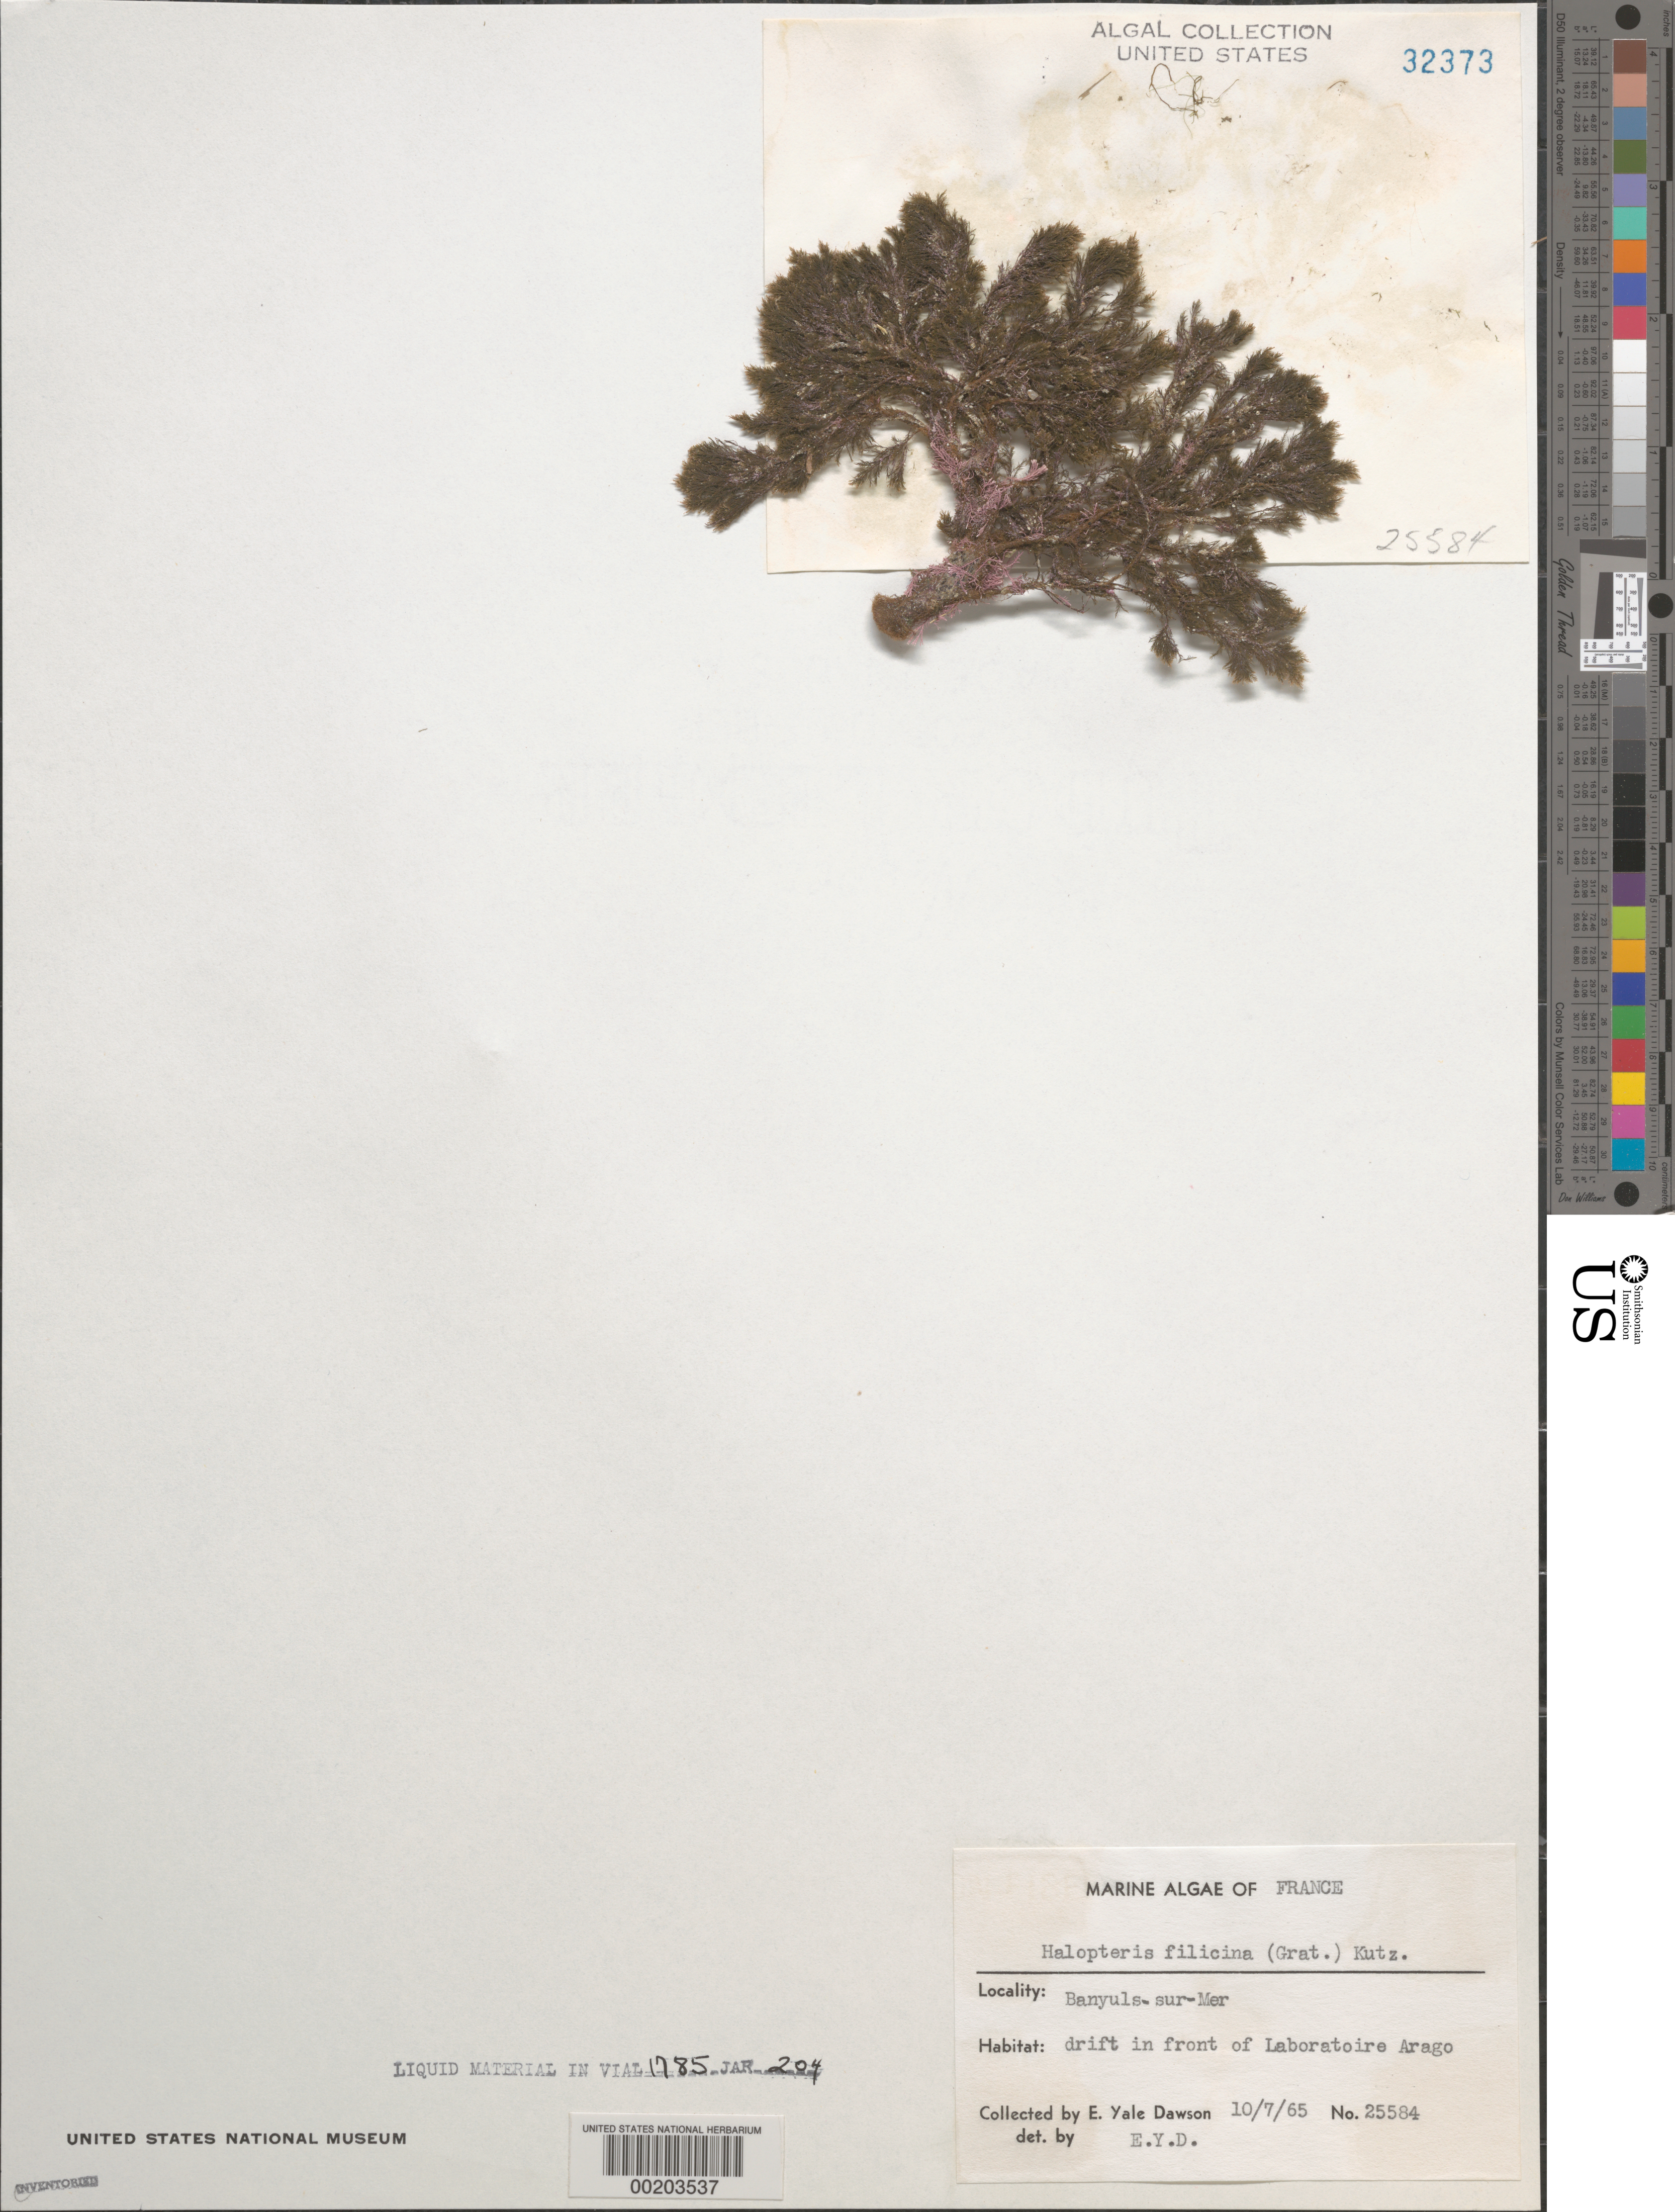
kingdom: Chromista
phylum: Ochrophyta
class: Phaeophyceae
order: Sphacelariales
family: Stypocaulaceae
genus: Halopteris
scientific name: Halopteris filicina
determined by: Dawson, E. Y.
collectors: E. Y. Dawson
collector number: EYD 25584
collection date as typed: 07 Oct 1965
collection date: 1965-10-07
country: France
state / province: Occitanie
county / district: Pyrénées-Orientales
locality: Banyuls-sur-Mer, Laboratoire Arago shore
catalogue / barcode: US 32373